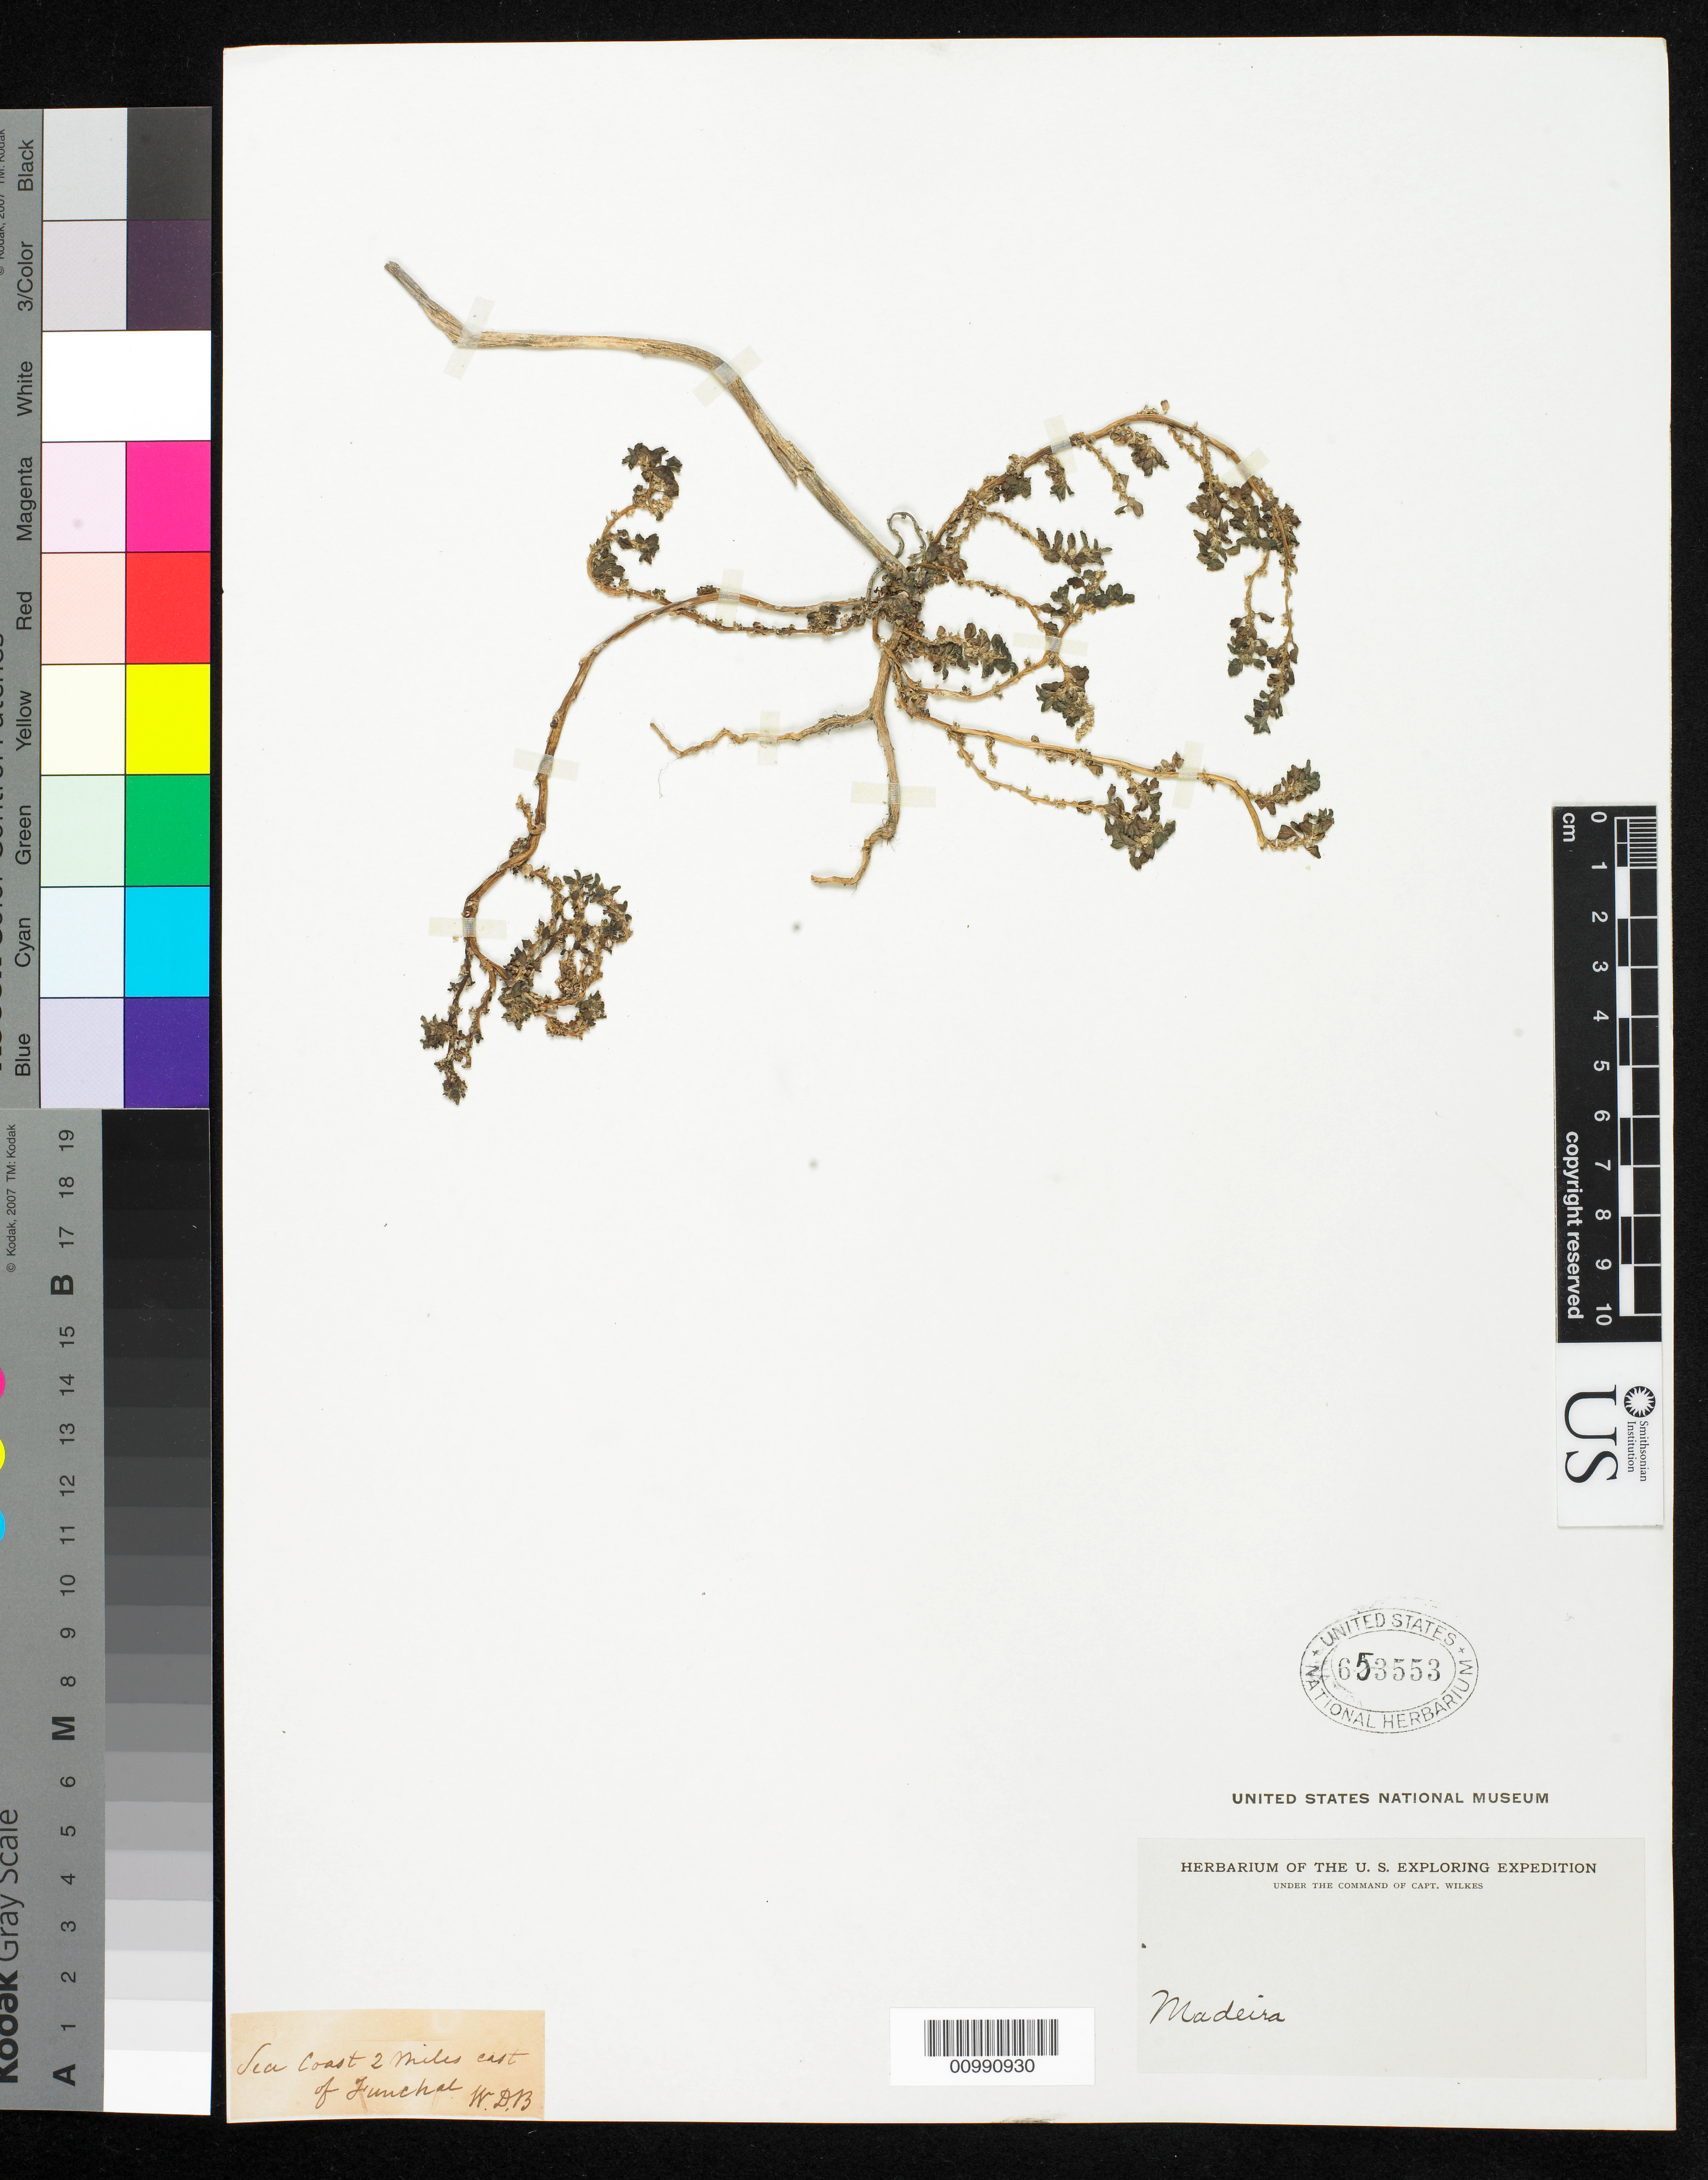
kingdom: Plantae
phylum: Tracheophyta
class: Magnoliopsida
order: Caryophyllales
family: Amaranthaceae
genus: Amaranthus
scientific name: Amaranthus sp.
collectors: Wilkes Explor. Exped.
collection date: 1838/1842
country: Portugal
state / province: Madeira (Aut. Reg.)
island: Madeira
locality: Funchal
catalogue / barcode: US 653553